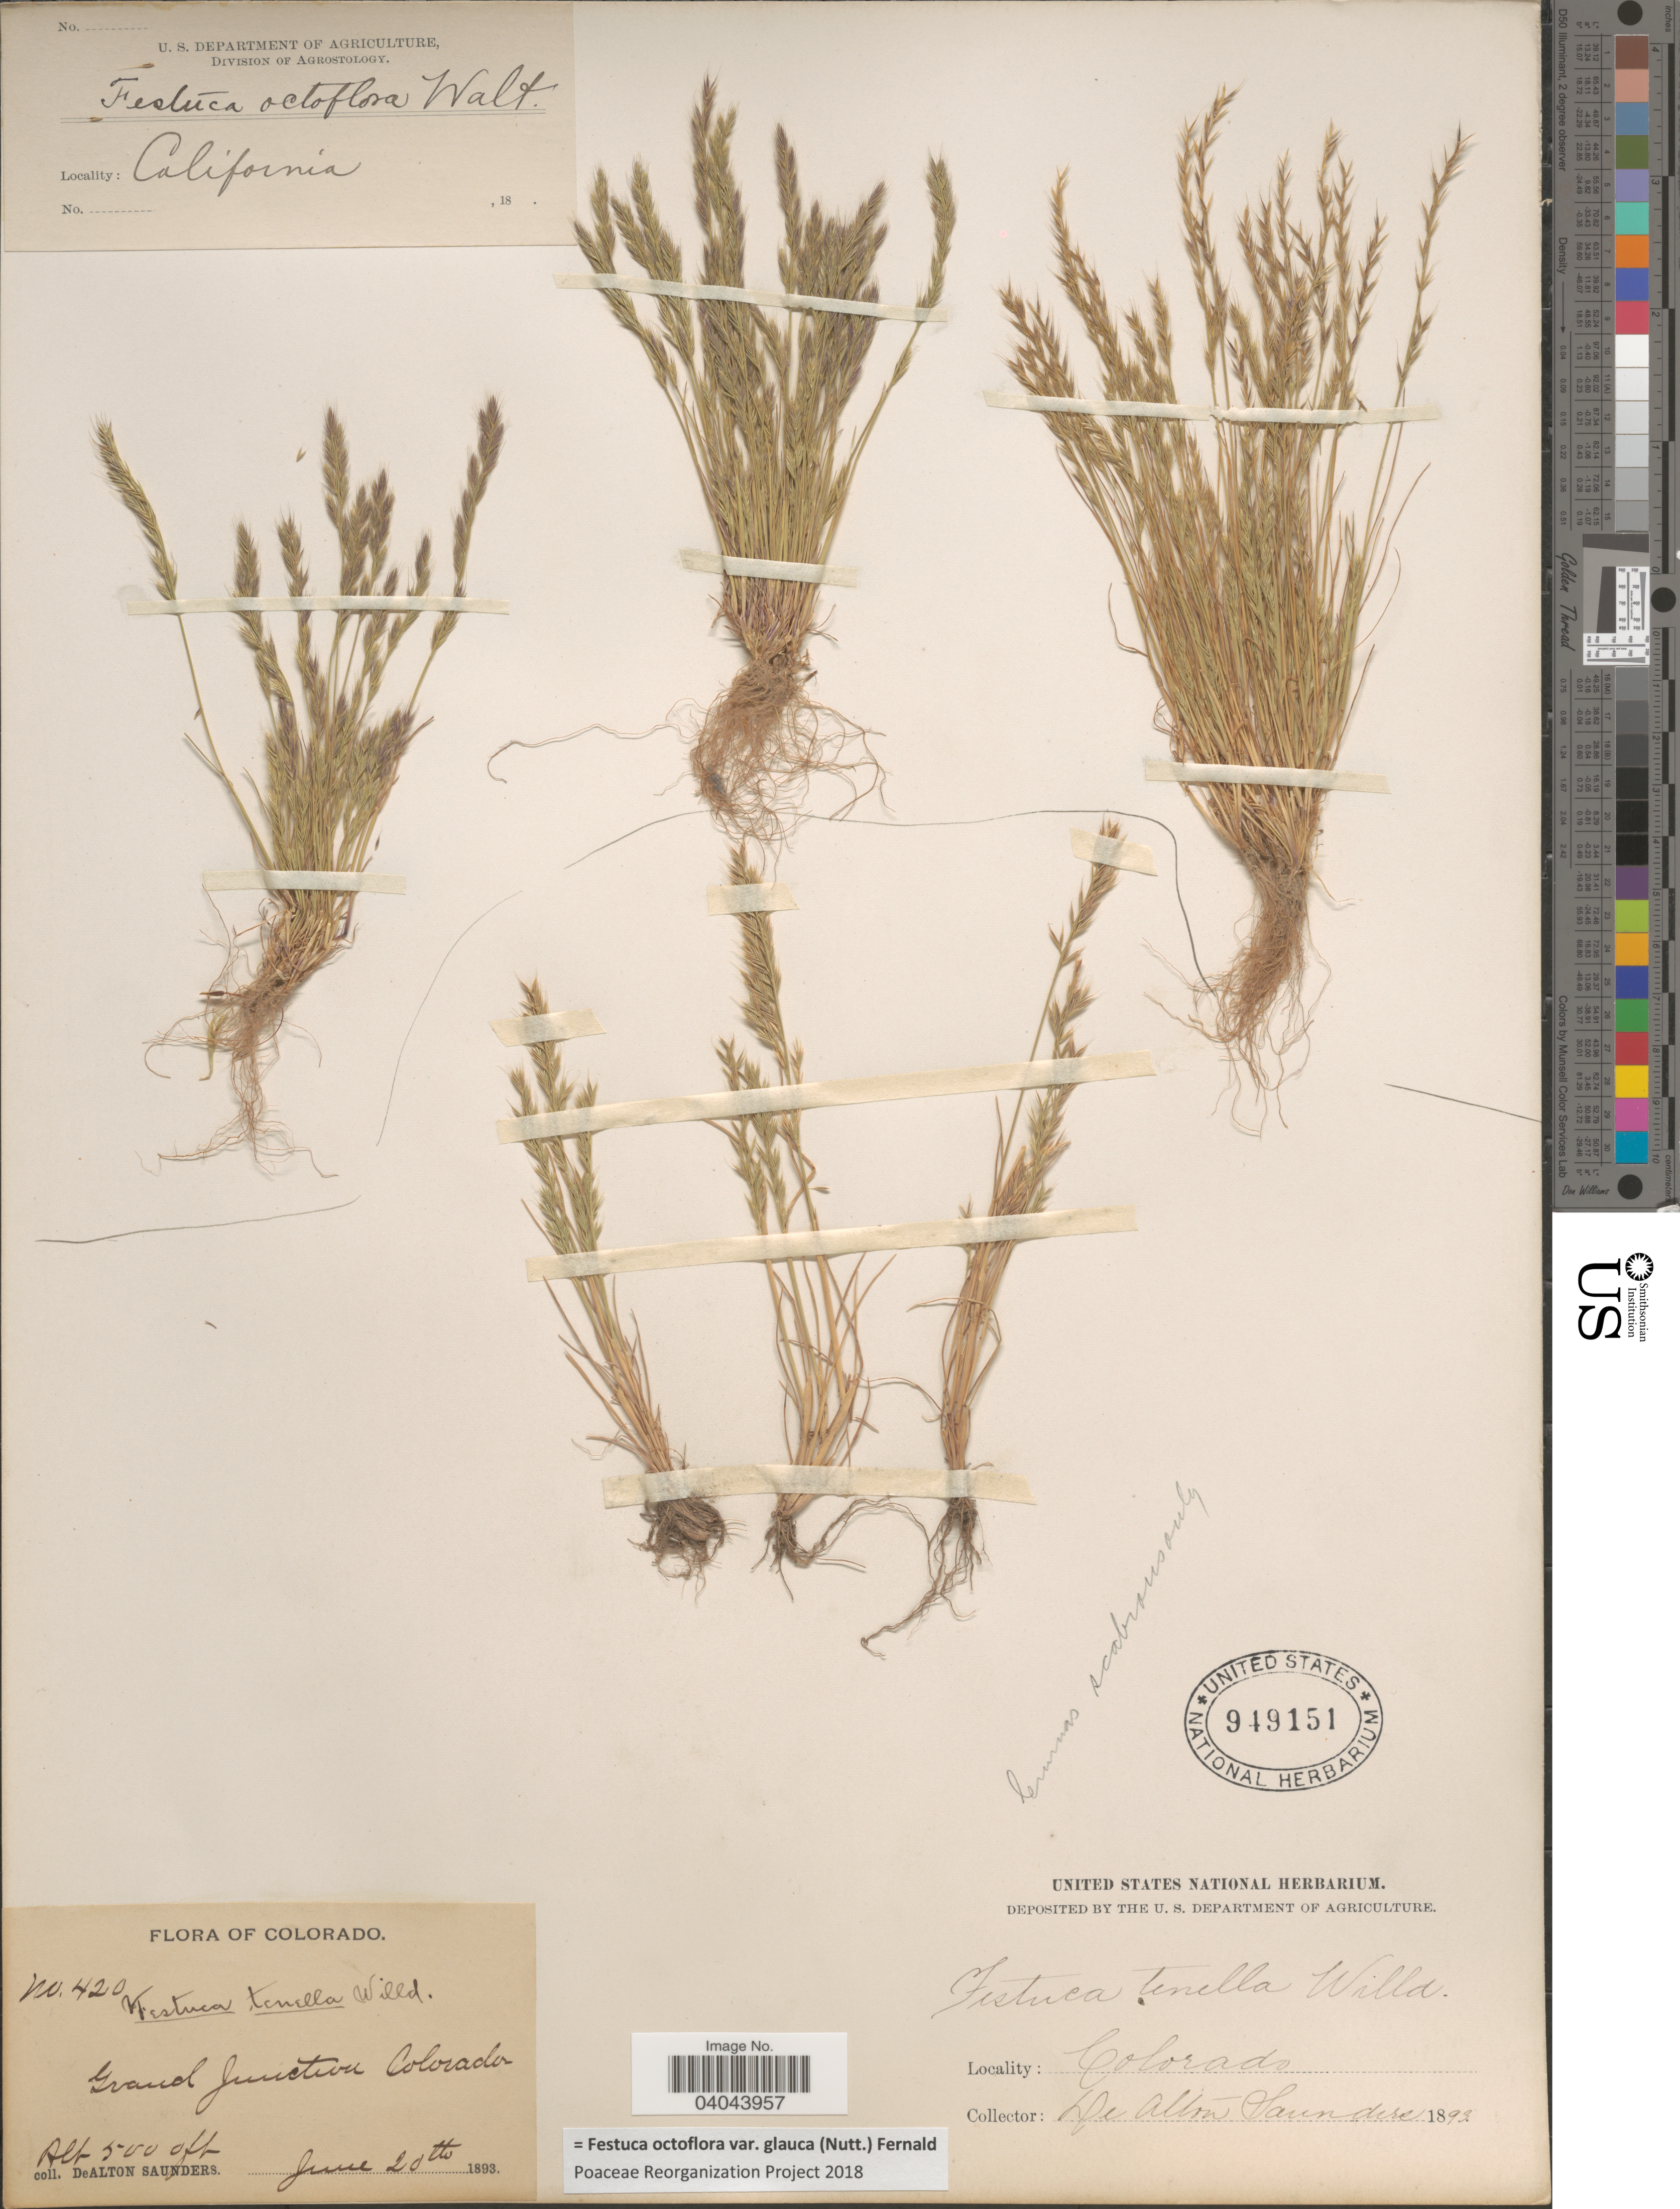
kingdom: Plantae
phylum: Tracheophyta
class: Liliopsida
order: Poales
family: Poaceae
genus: Festuca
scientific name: Festuca octoflora var. glauca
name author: (Nutt.) Fernald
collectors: D. A. Saunders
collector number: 420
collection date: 1893-06-20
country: United States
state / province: Colorado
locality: Grand Junction.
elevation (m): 152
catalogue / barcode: US 949151